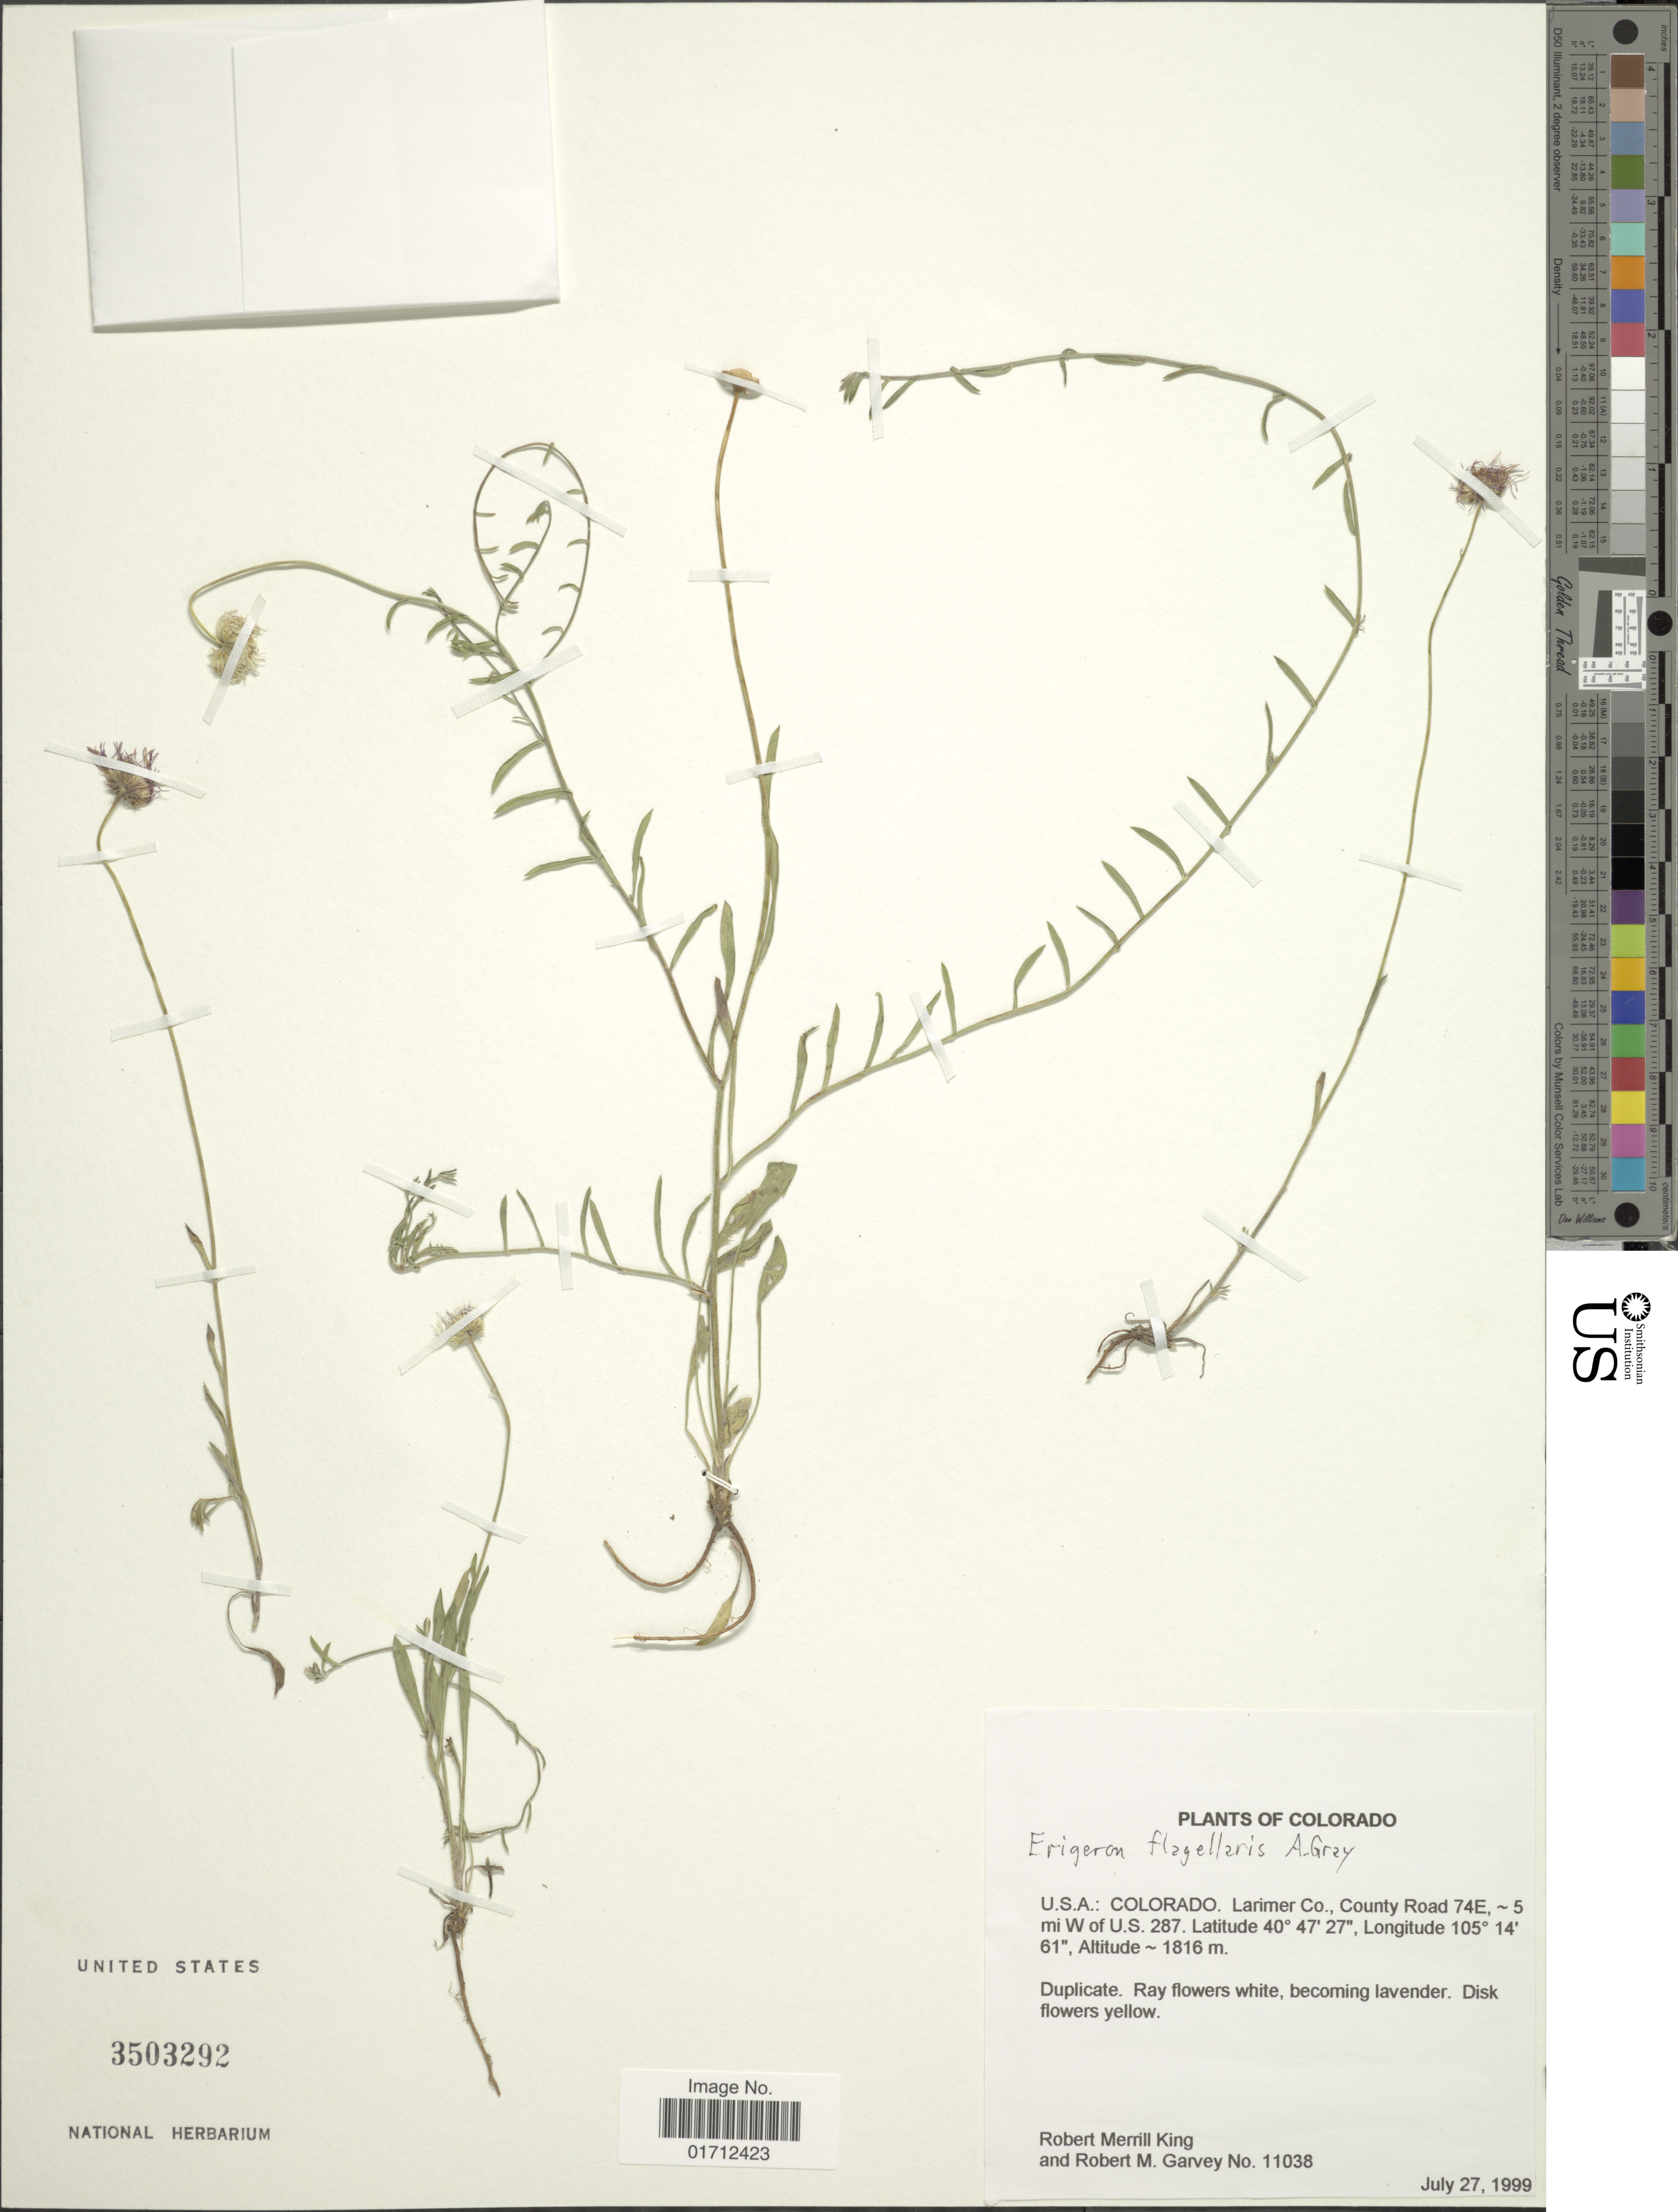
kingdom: Plantae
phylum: Tracheophyta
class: Magnoliopsida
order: Asterales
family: Asteraceae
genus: Erigeron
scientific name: Erigeron flagellaris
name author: A. Gray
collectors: R. M. King & R. Garvey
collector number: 11038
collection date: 1999-07-27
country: United States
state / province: Colorado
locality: Larimer Co., County Road 74E, - 5 mi W of U.S. 287.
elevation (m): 1816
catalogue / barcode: US 3503292